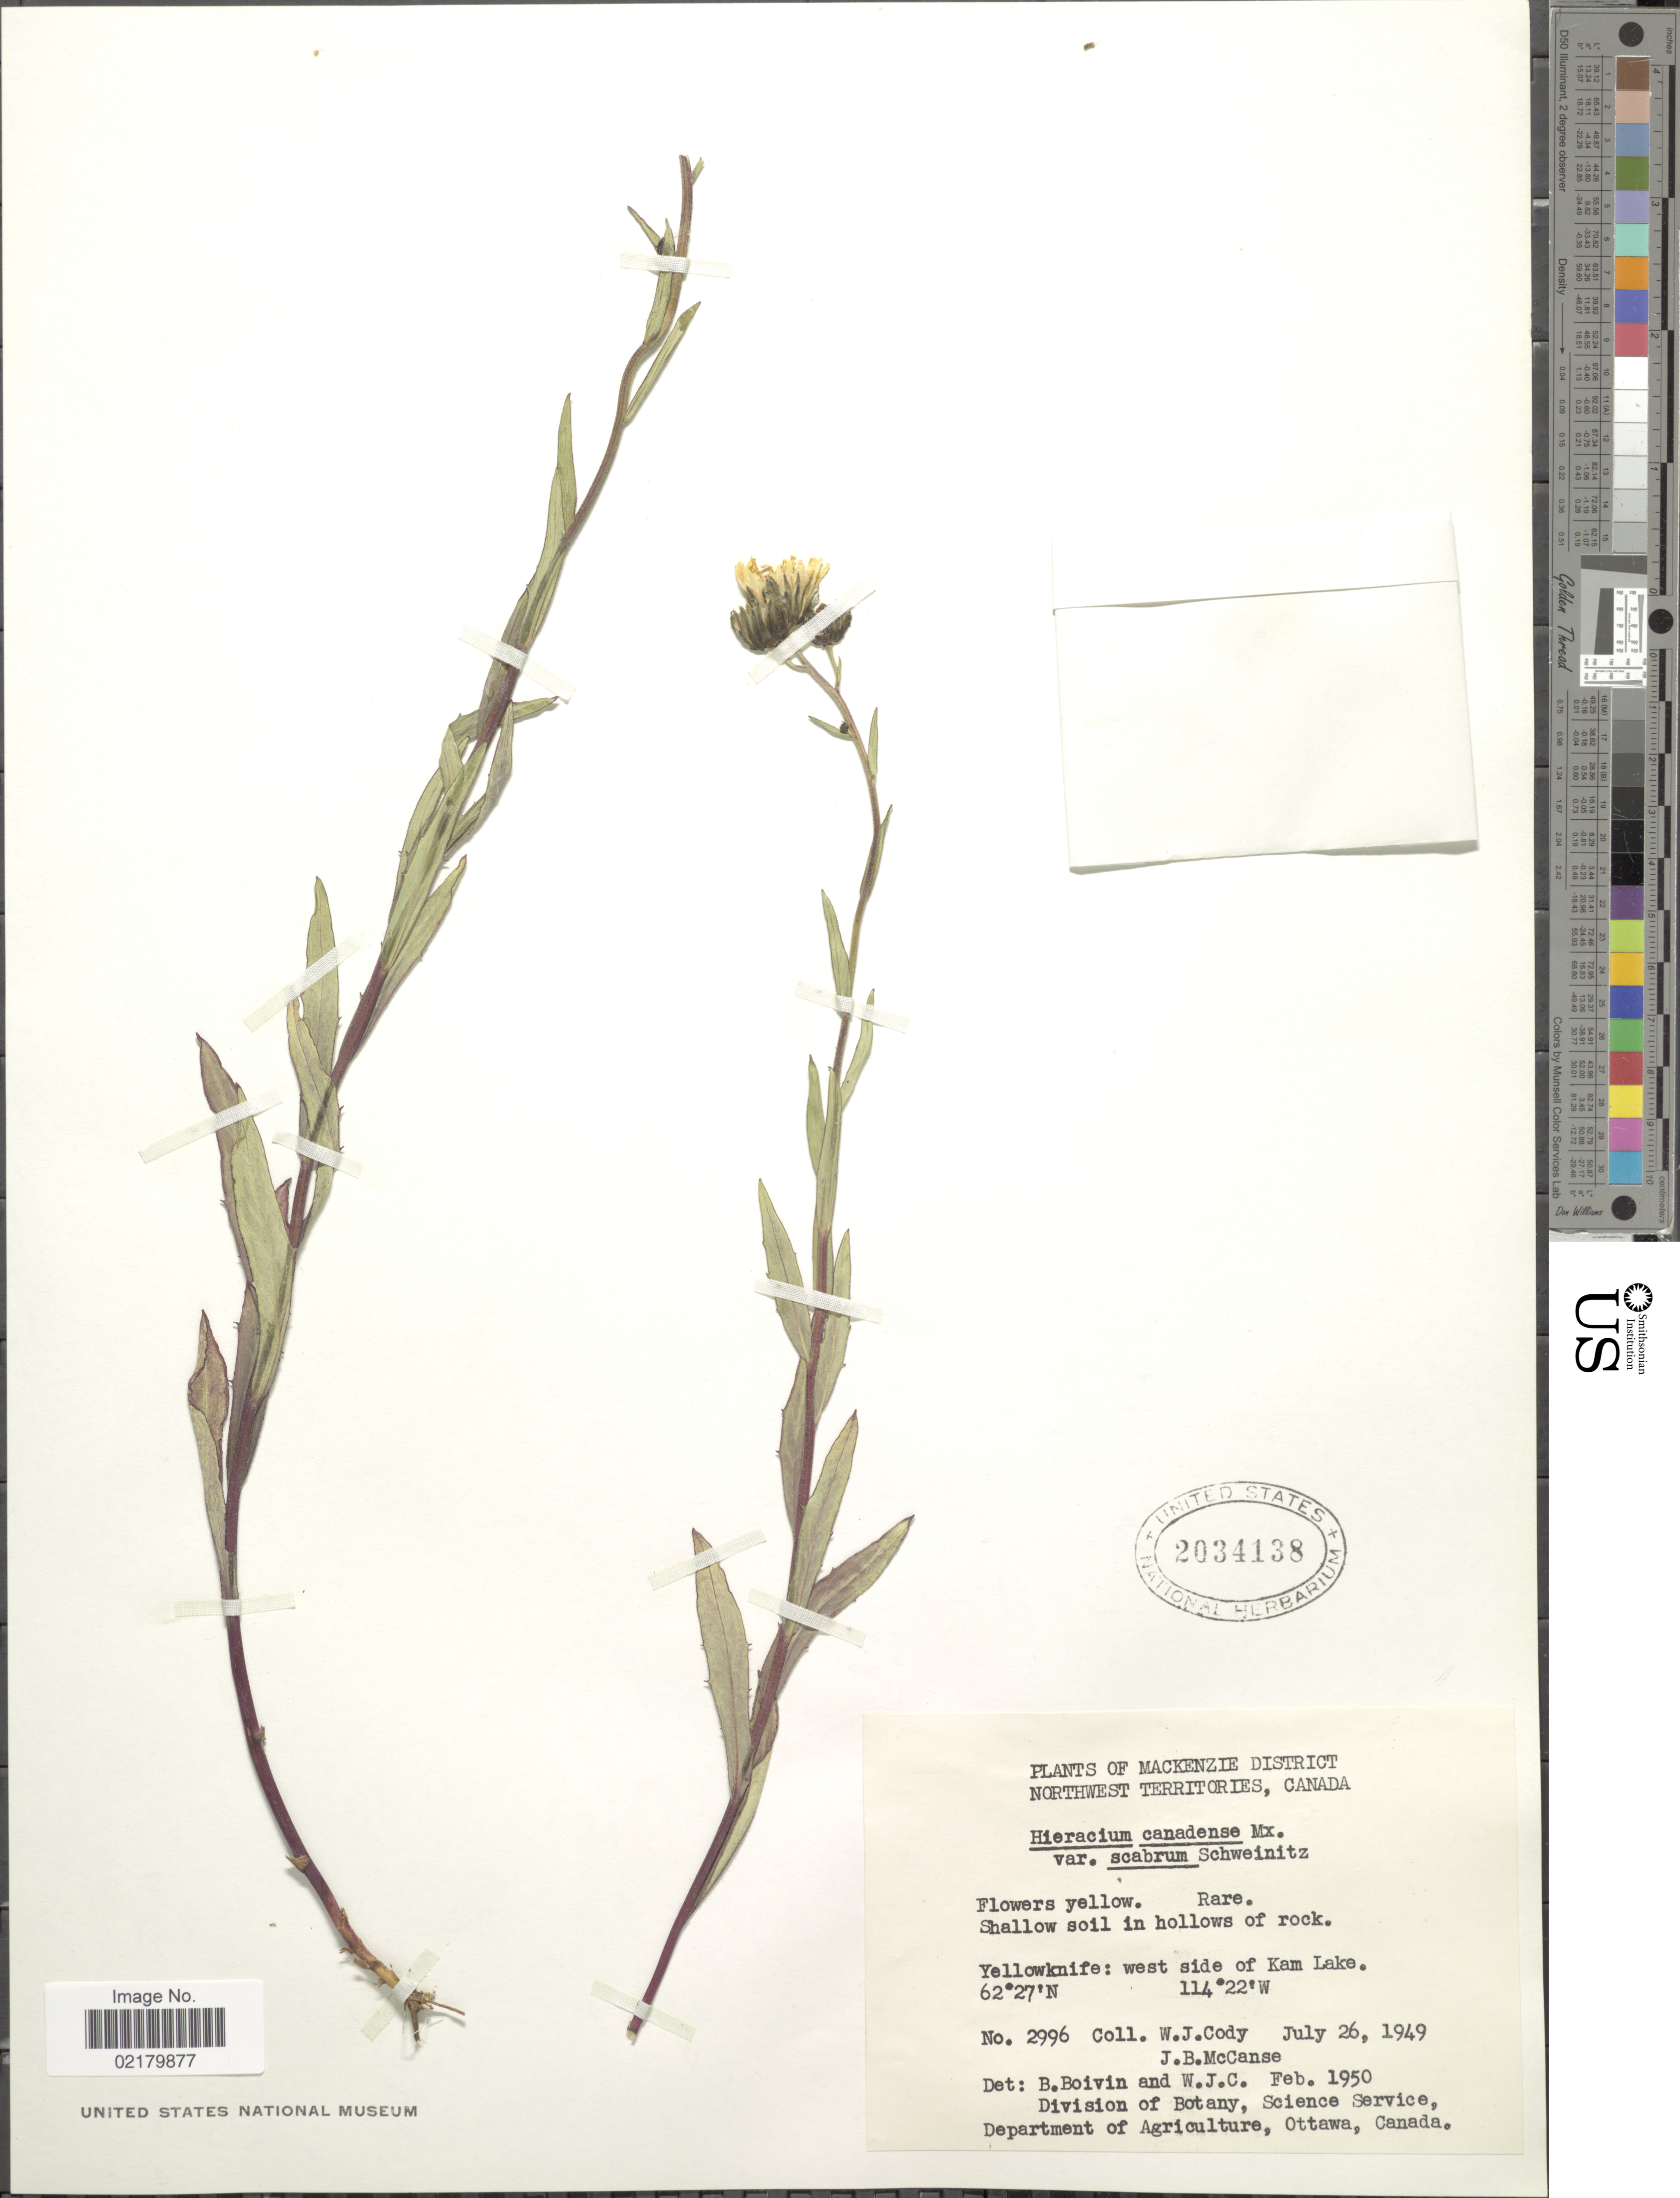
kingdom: Plantae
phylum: Tracheophyta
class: Magnoliopsida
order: Asterales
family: Asteraceae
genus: Hieracium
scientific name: Hieracium canadense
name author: Michx.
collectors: W. Cody & J. McCanse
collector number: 2996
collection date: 1949-07-26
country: Canada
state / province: Northwest Territories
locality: Mackenzie District, Shallow soil in hollows of rock. Yellowknife: west side of Kam Lake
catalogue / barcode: US 2034138